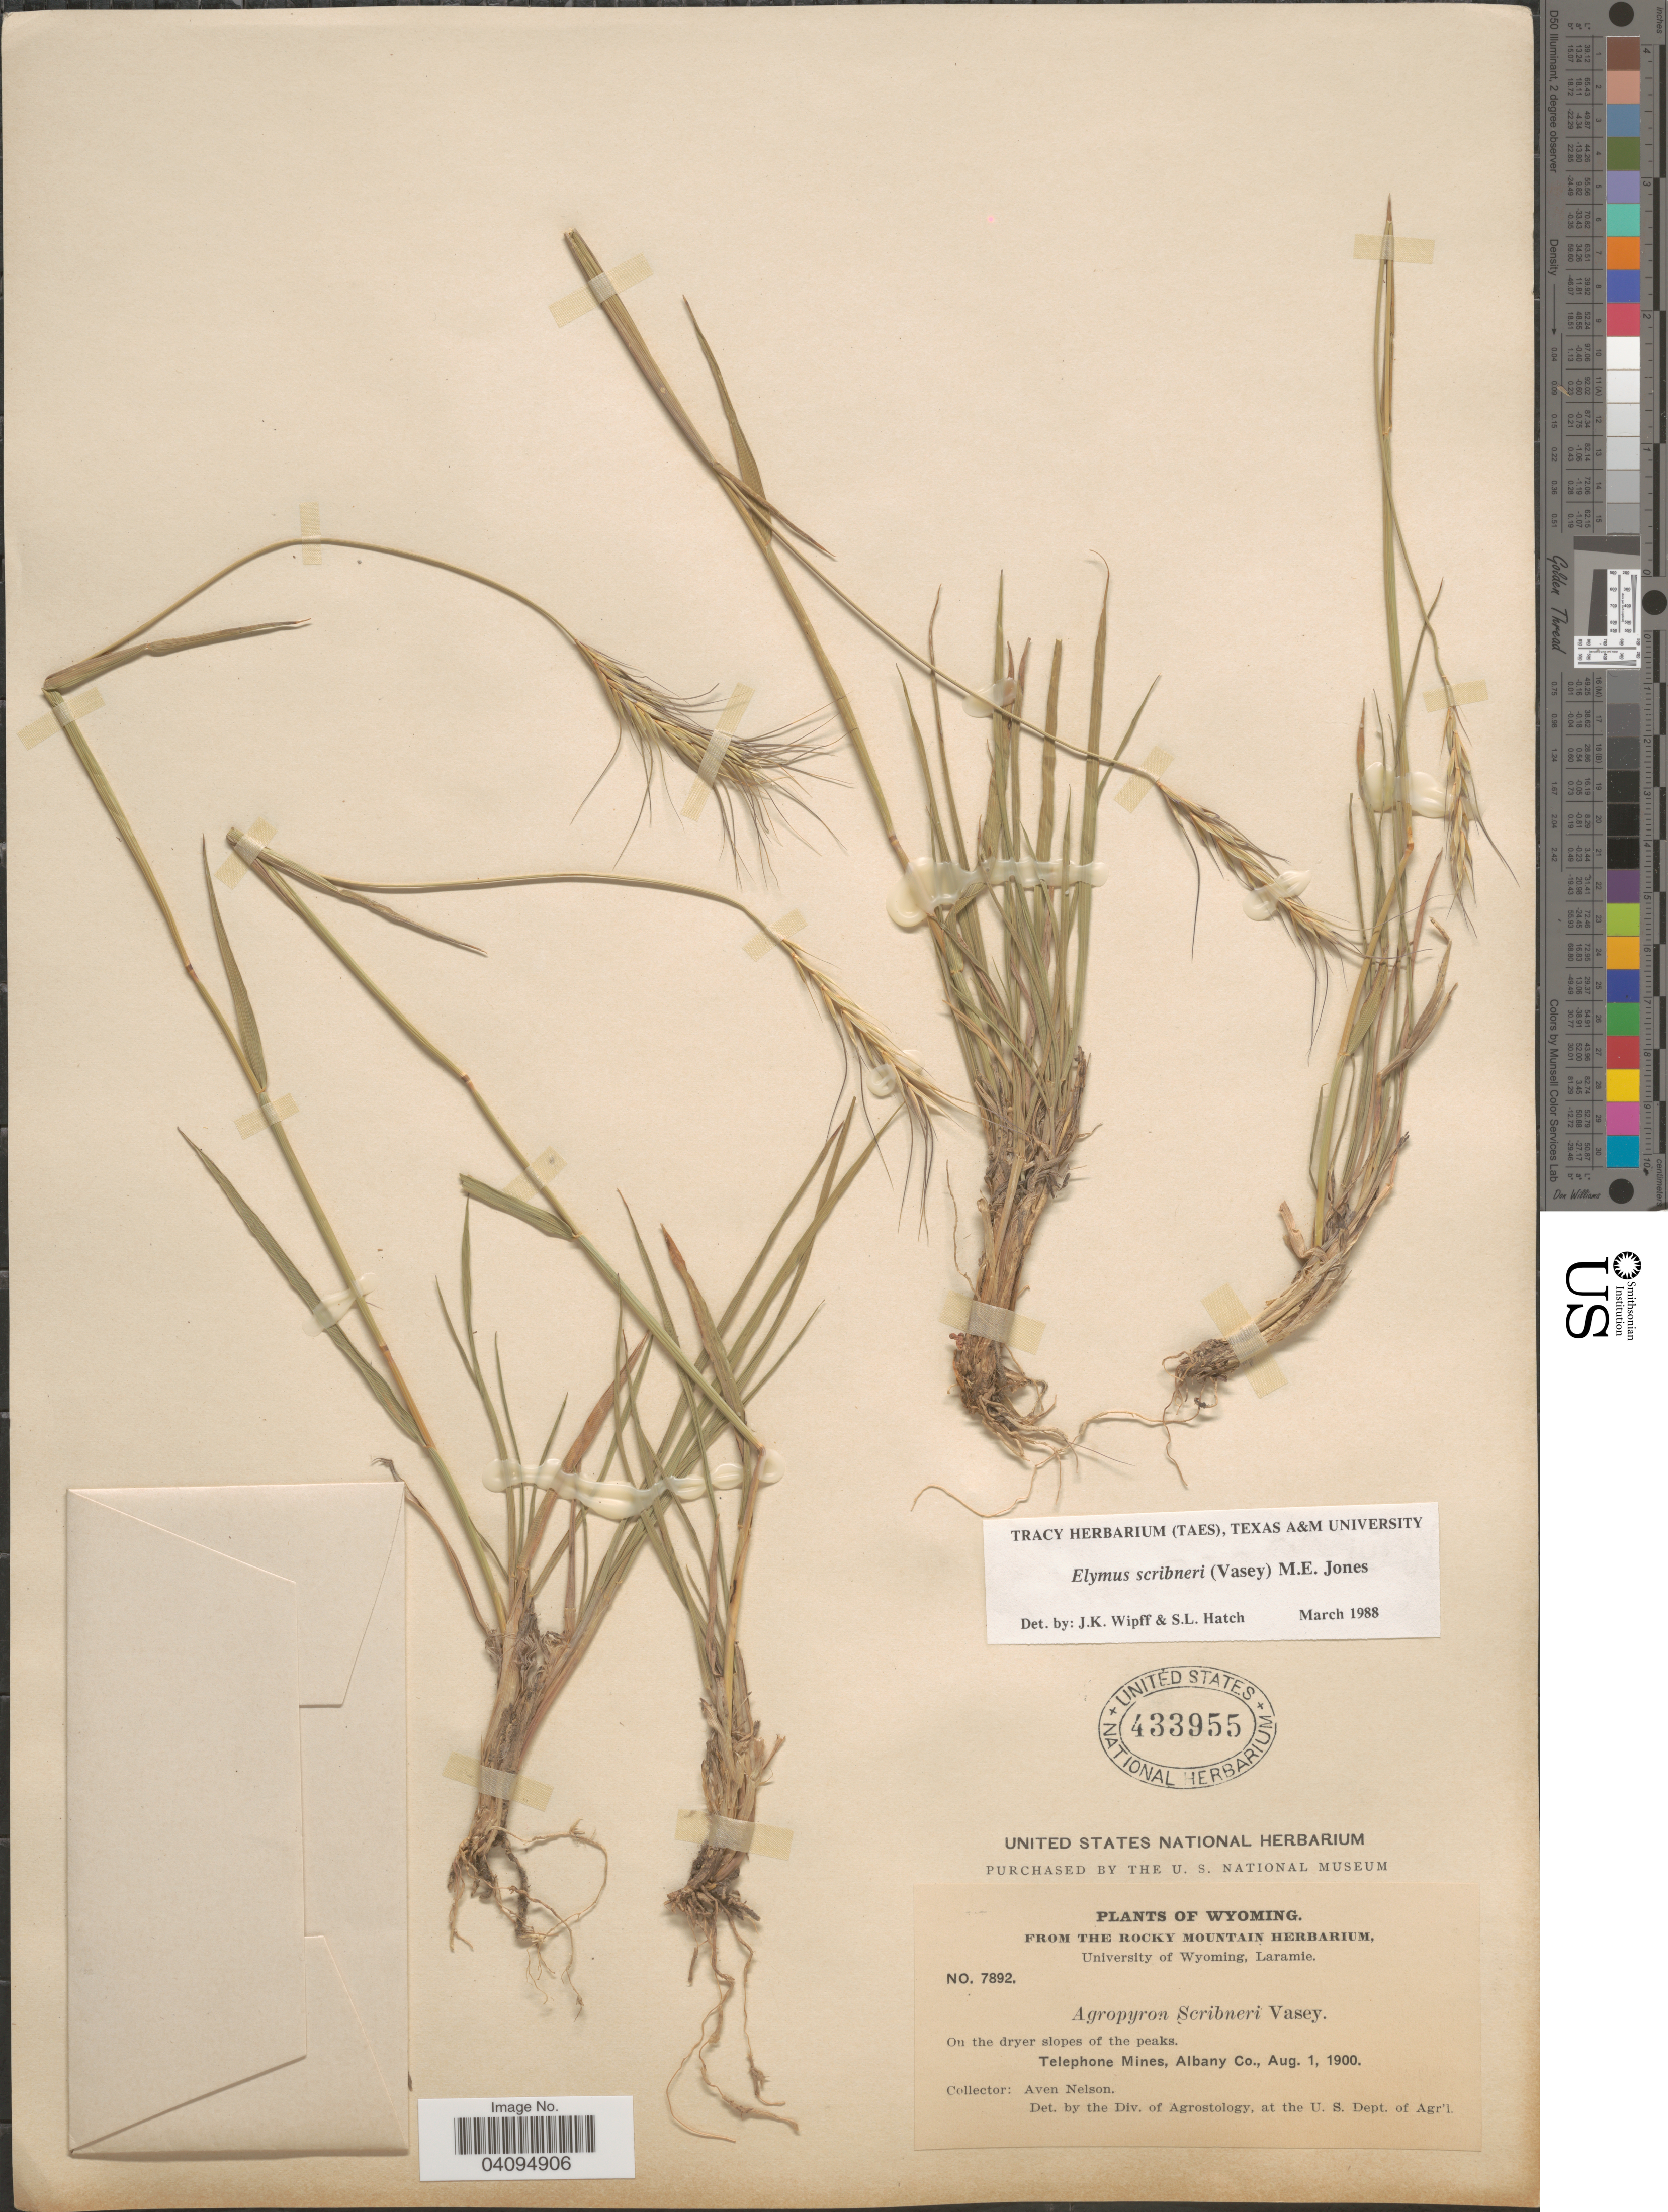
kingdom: Plantae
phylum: Tracheophyta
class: Liliopsida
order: Poales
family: Poaceae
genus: Elymus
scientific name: Elymus scribneri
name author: (Vasey) M.E. Jones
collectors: A. Nelson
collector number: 7892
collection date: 1900-08-01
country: United States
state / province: Wyoming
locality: Telephone Mines, Albany Co.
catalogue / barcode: US 433955